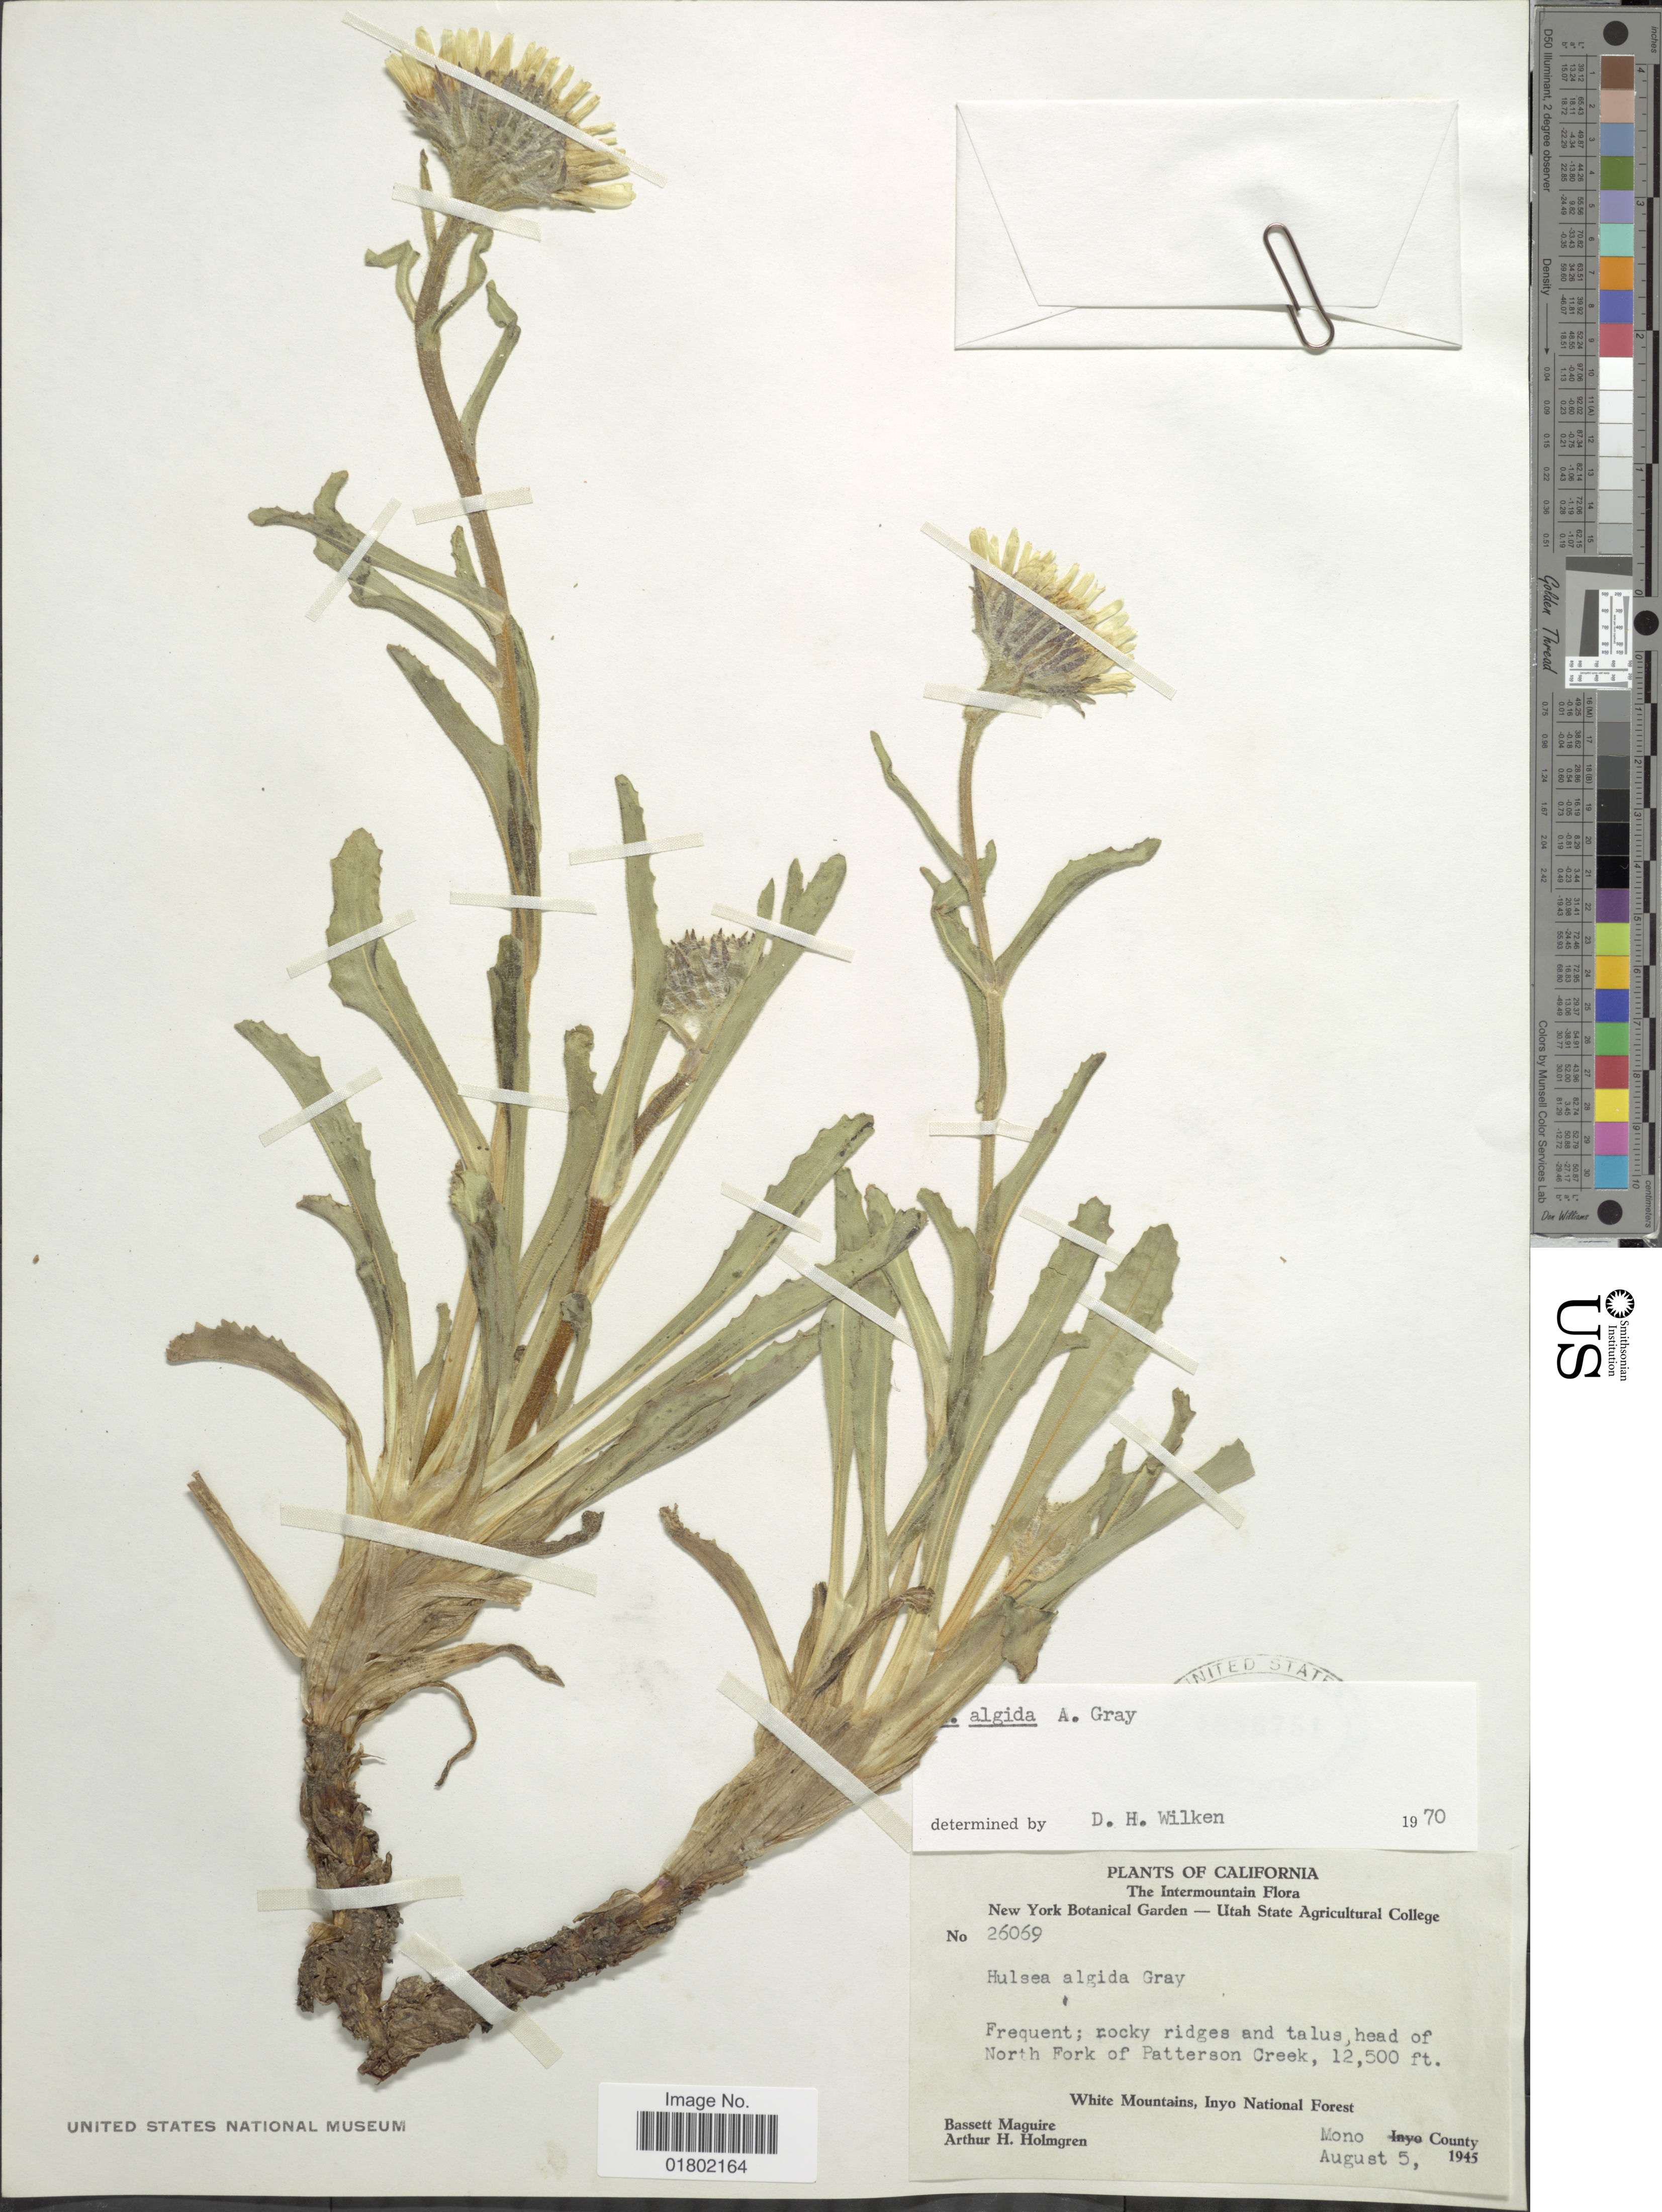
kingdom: Plantae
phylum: Tracheophyta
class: Magnoliopsida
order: Asterales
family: Asteraceae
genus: Hulsea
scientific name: Hulsea algida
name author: A. Gray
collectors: B. Maguire & A. H. Holmgren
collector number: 26069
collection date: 1945-08-05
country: United States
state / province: California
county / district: Mono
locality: The Intermountain, head of North Fork of Patterson Creek, White Mountains, Inyo National Forest, Mono County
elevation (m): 3810